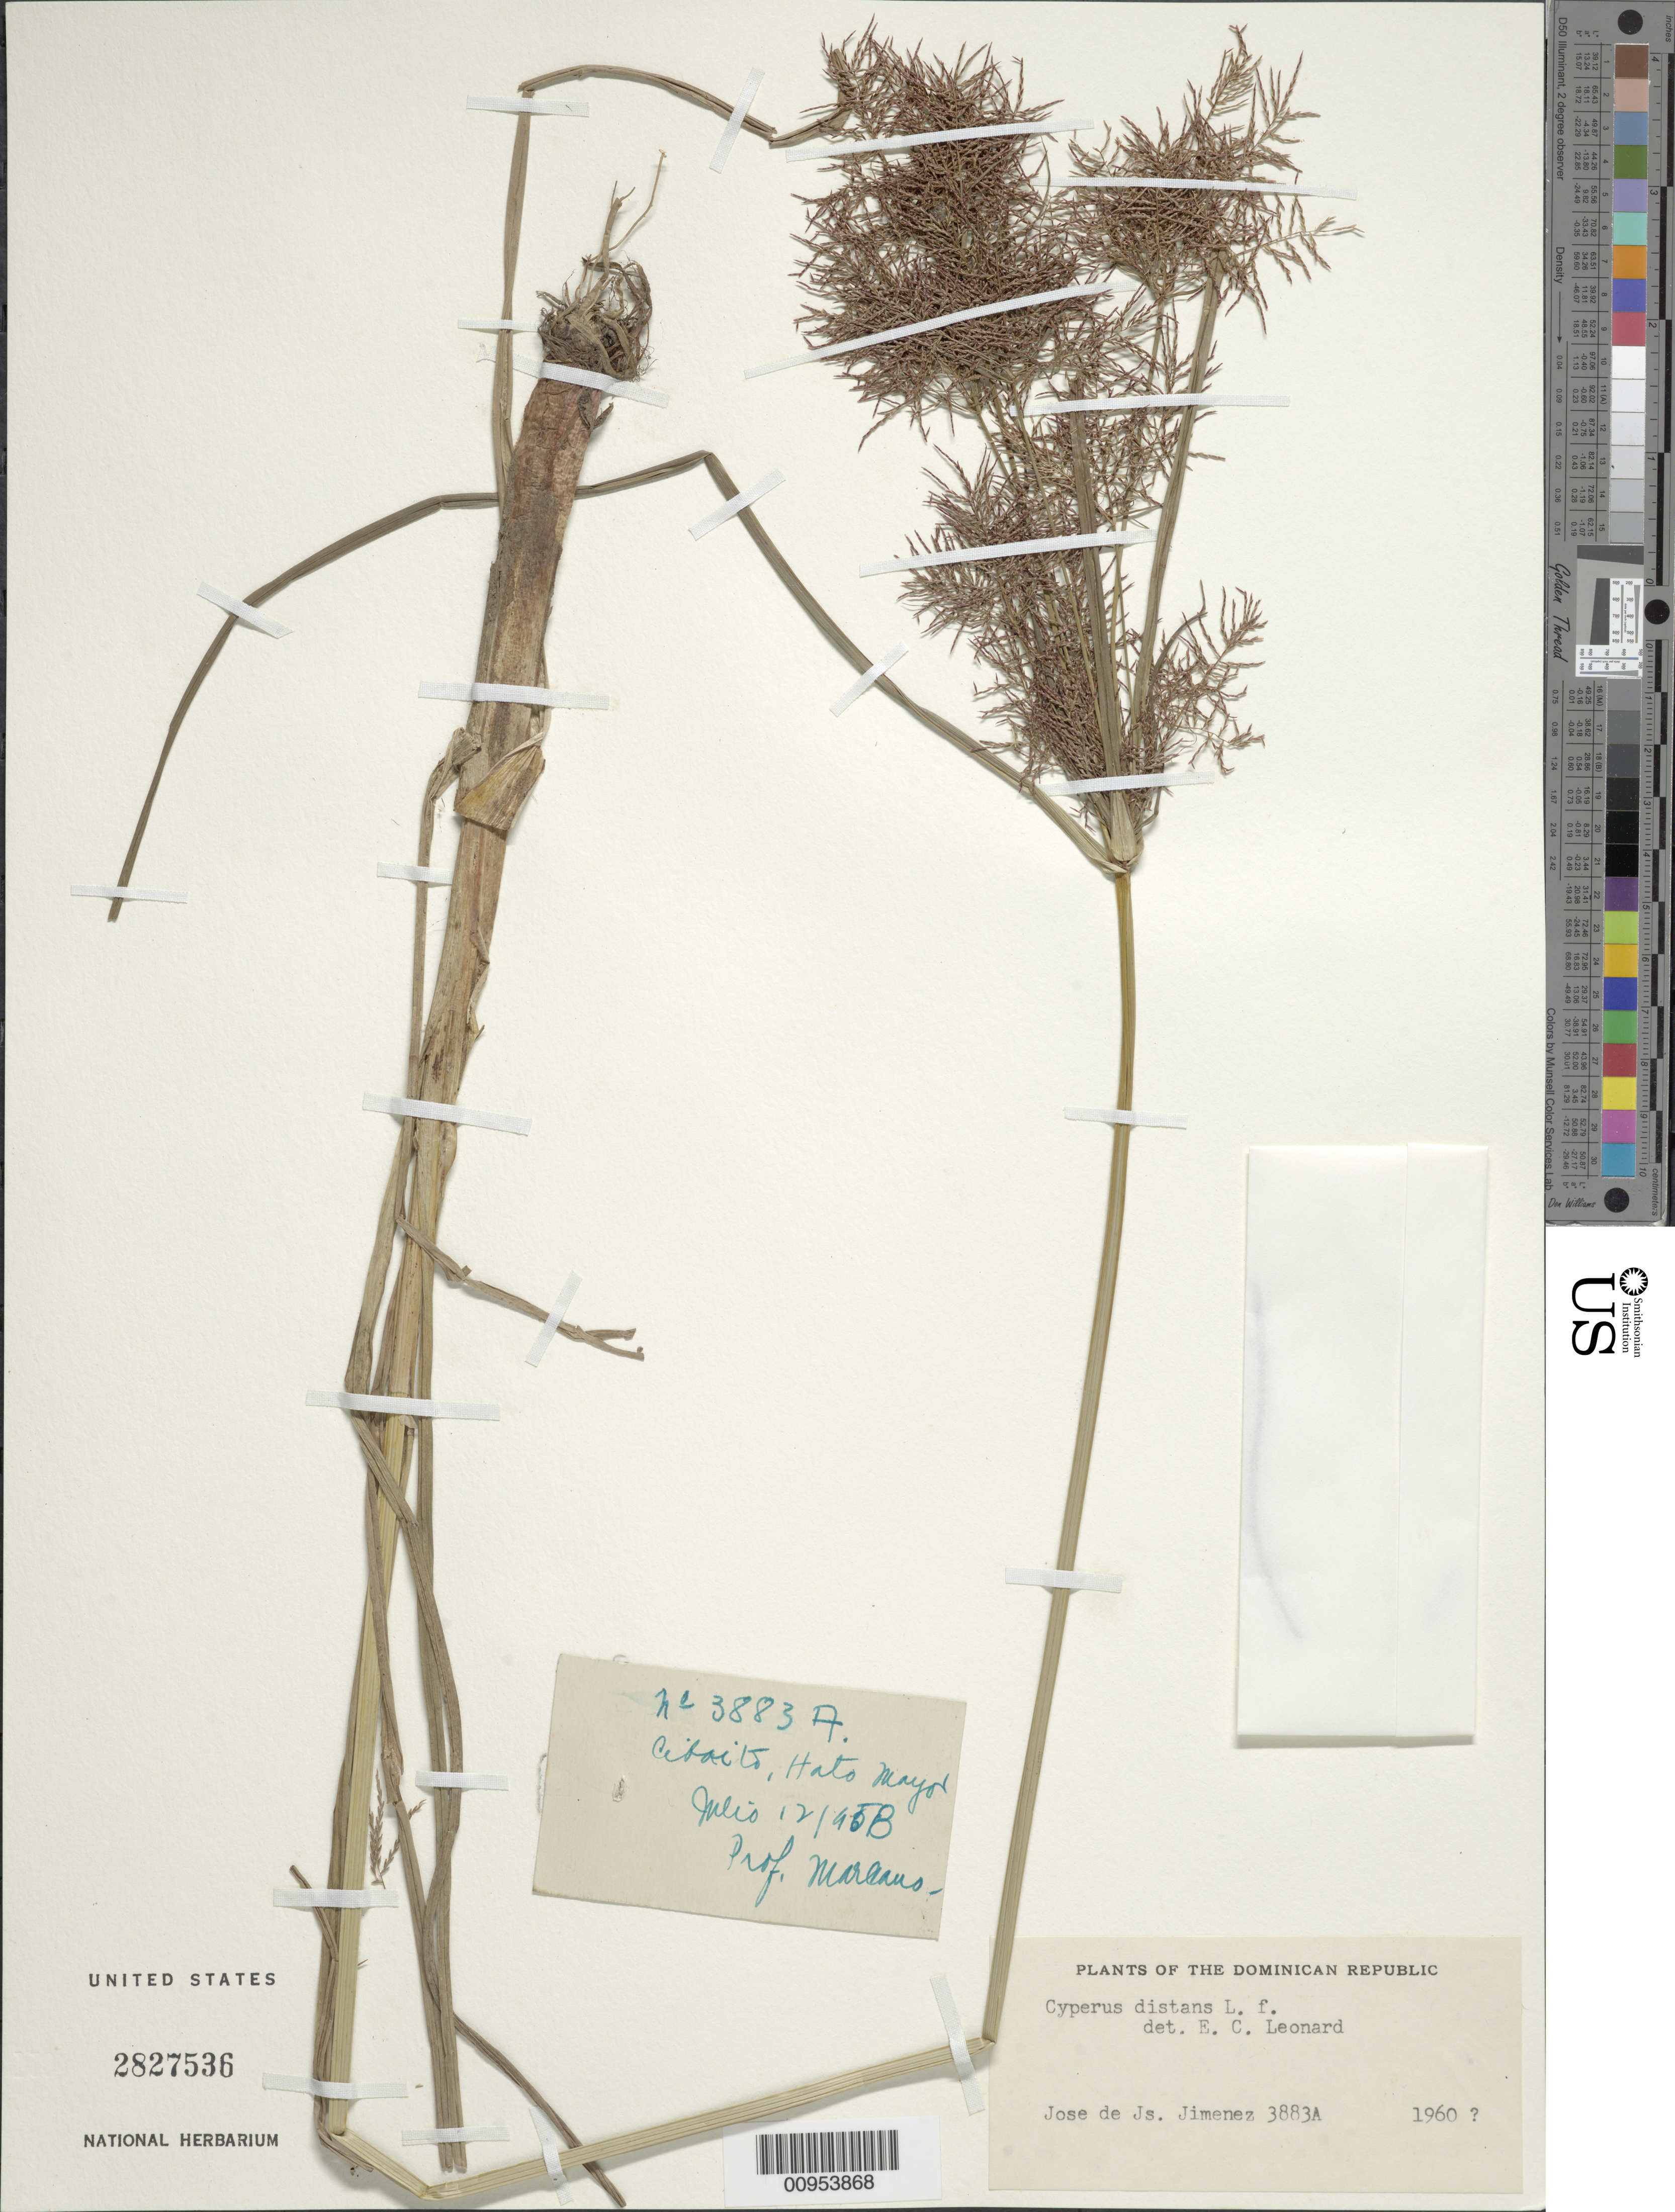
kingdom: Plantae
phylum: Tracheophyta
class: Liliopsida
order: Poales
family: Cyperaceae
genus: Cyperus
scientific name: Cyperus distans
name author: L. f.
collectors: J. J. Jiménez & P. Marcano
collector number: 3883A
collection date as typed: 12 Jul 1958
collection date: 1958-07-12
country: Dominican Republic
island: Hispaniola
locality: "Cibaits", Hato Mayor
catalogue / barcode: US 2827536